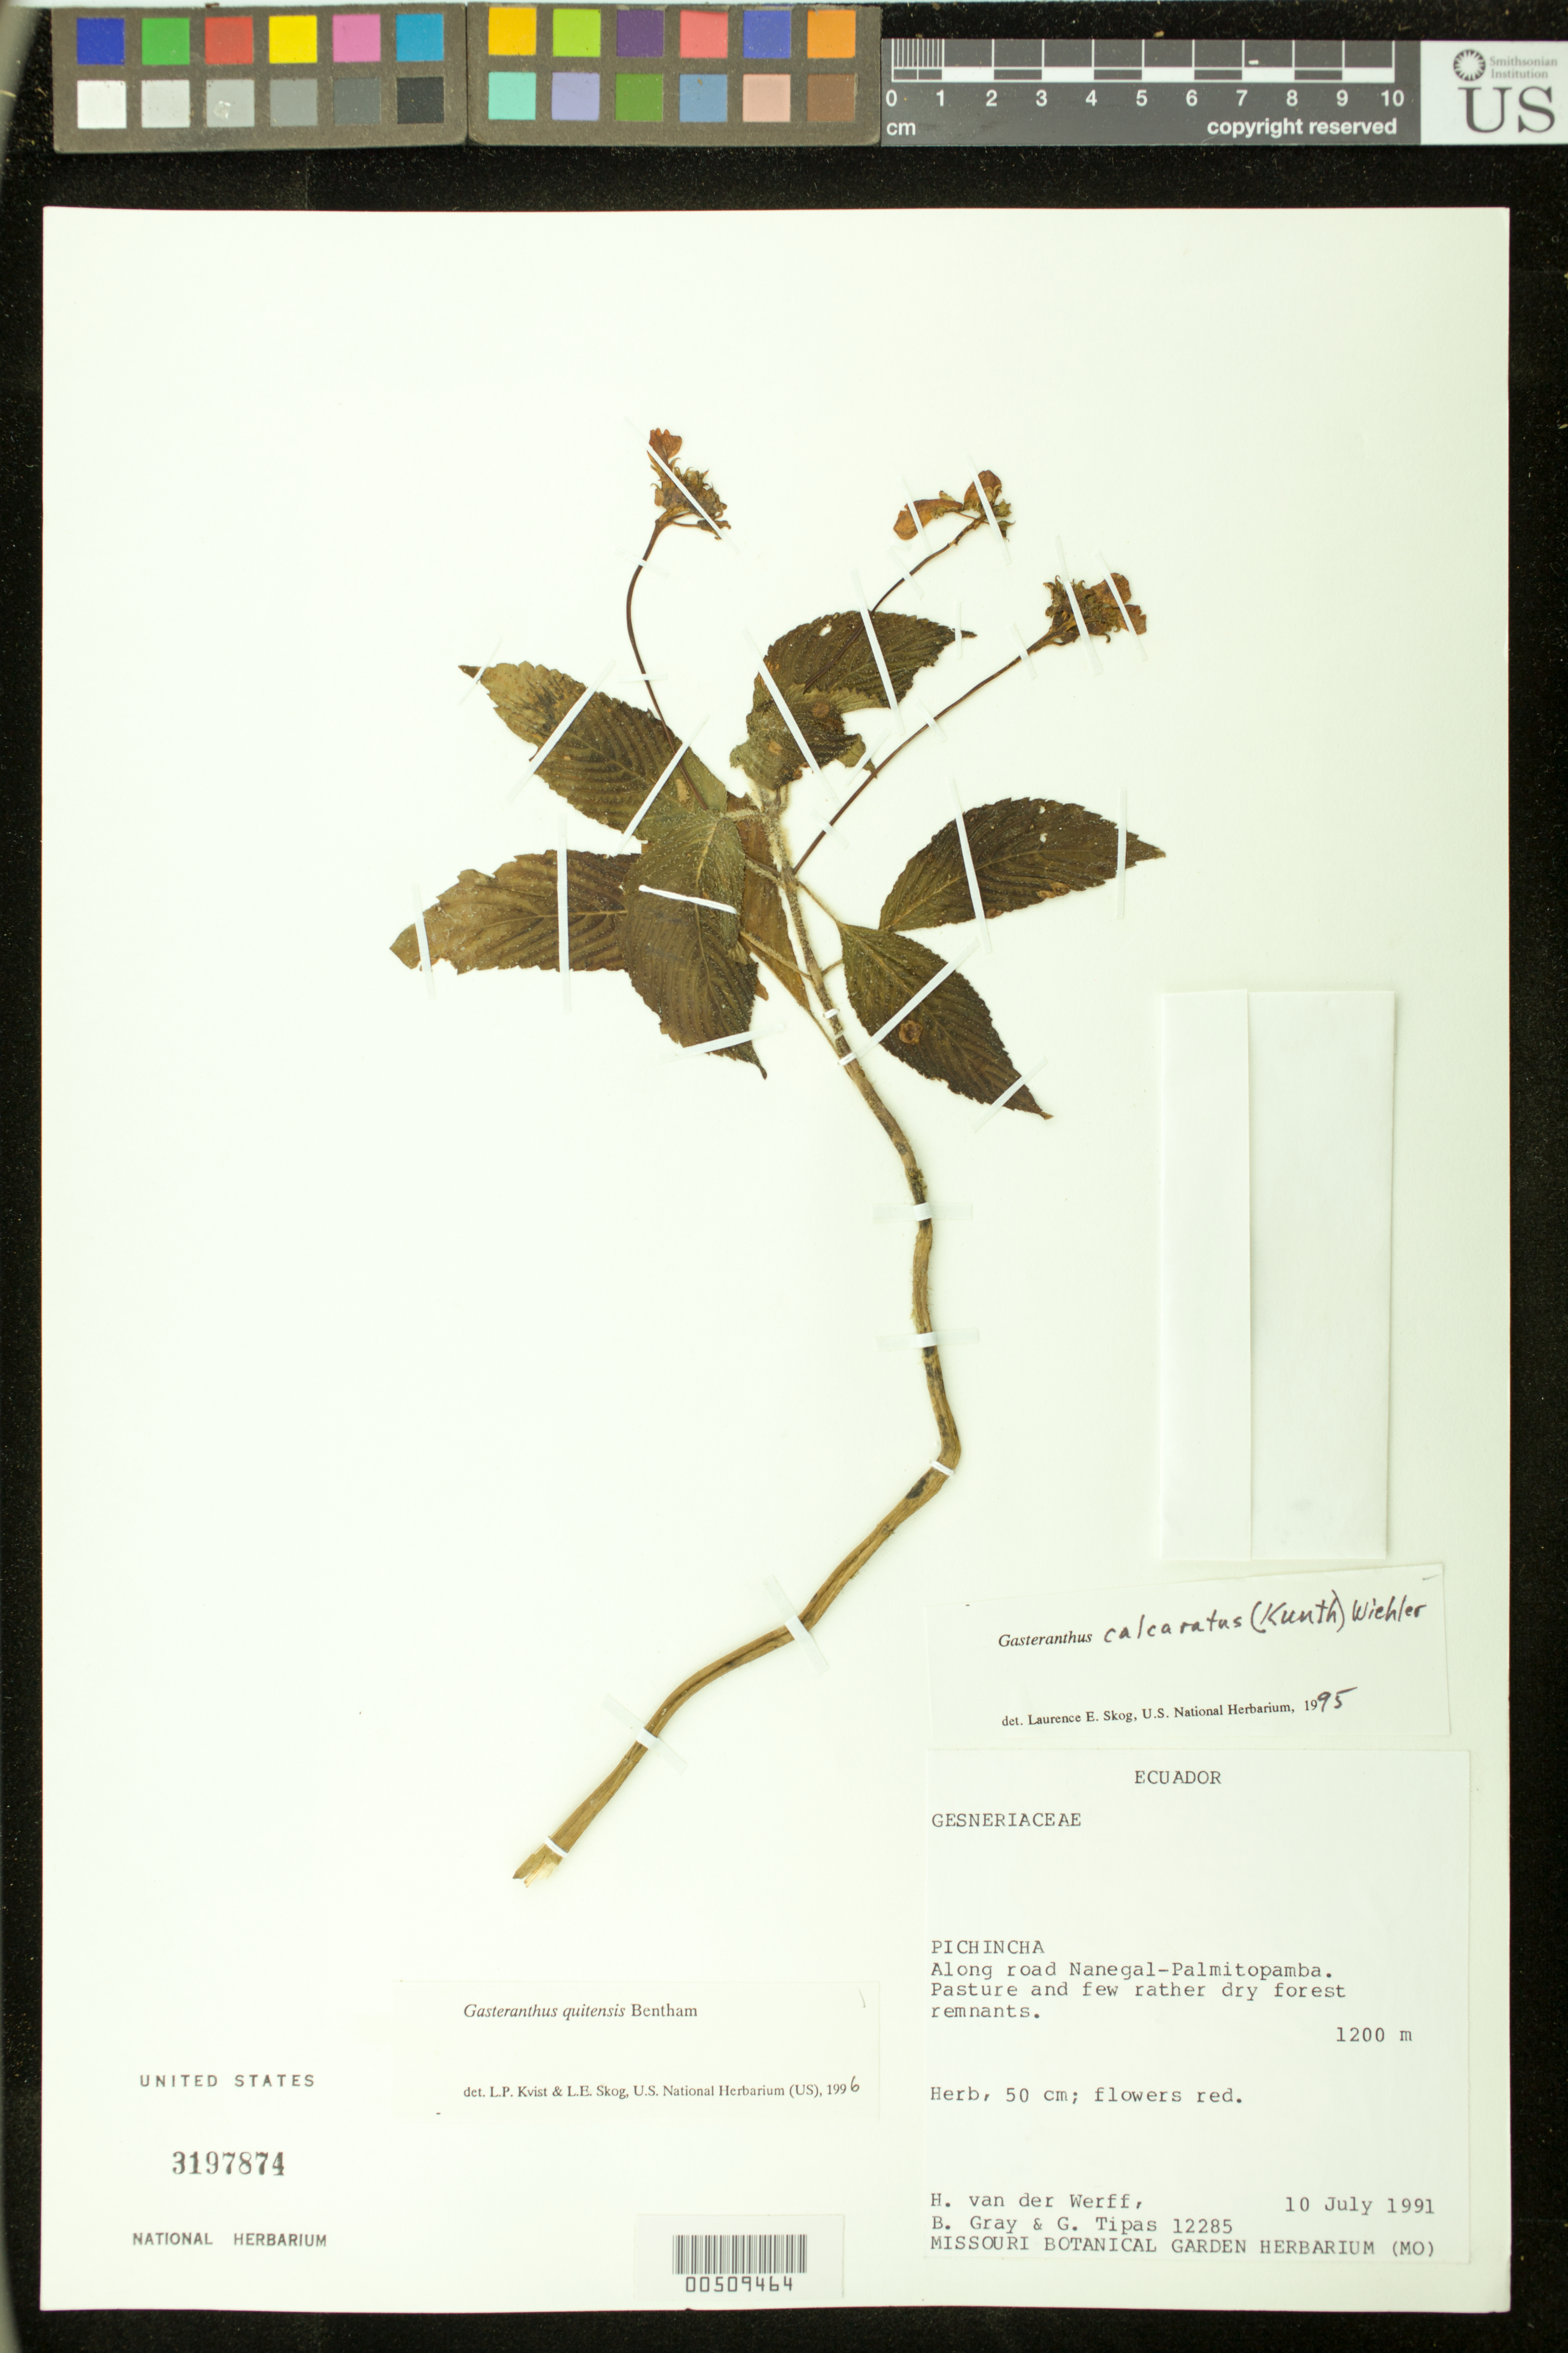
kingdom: Plantae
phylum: Tracheophyta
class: Magnoliopsida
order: Lamiales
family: Gesneriaceae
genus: Gasteranthus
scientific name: Gasteranthus quitensis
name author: Benth.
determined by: Skog, Laurence E.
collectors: H. van der Werff, B. Gray & G. Tipas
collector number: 12285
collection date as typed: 10 Jul 1991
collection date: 1991-07-10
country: Ecuador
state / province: Pichincha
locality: Along road Nanegal - Palmitopamba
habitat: Pasture and few rather dry forest remnants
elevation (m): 1200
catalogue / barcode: US 3197874